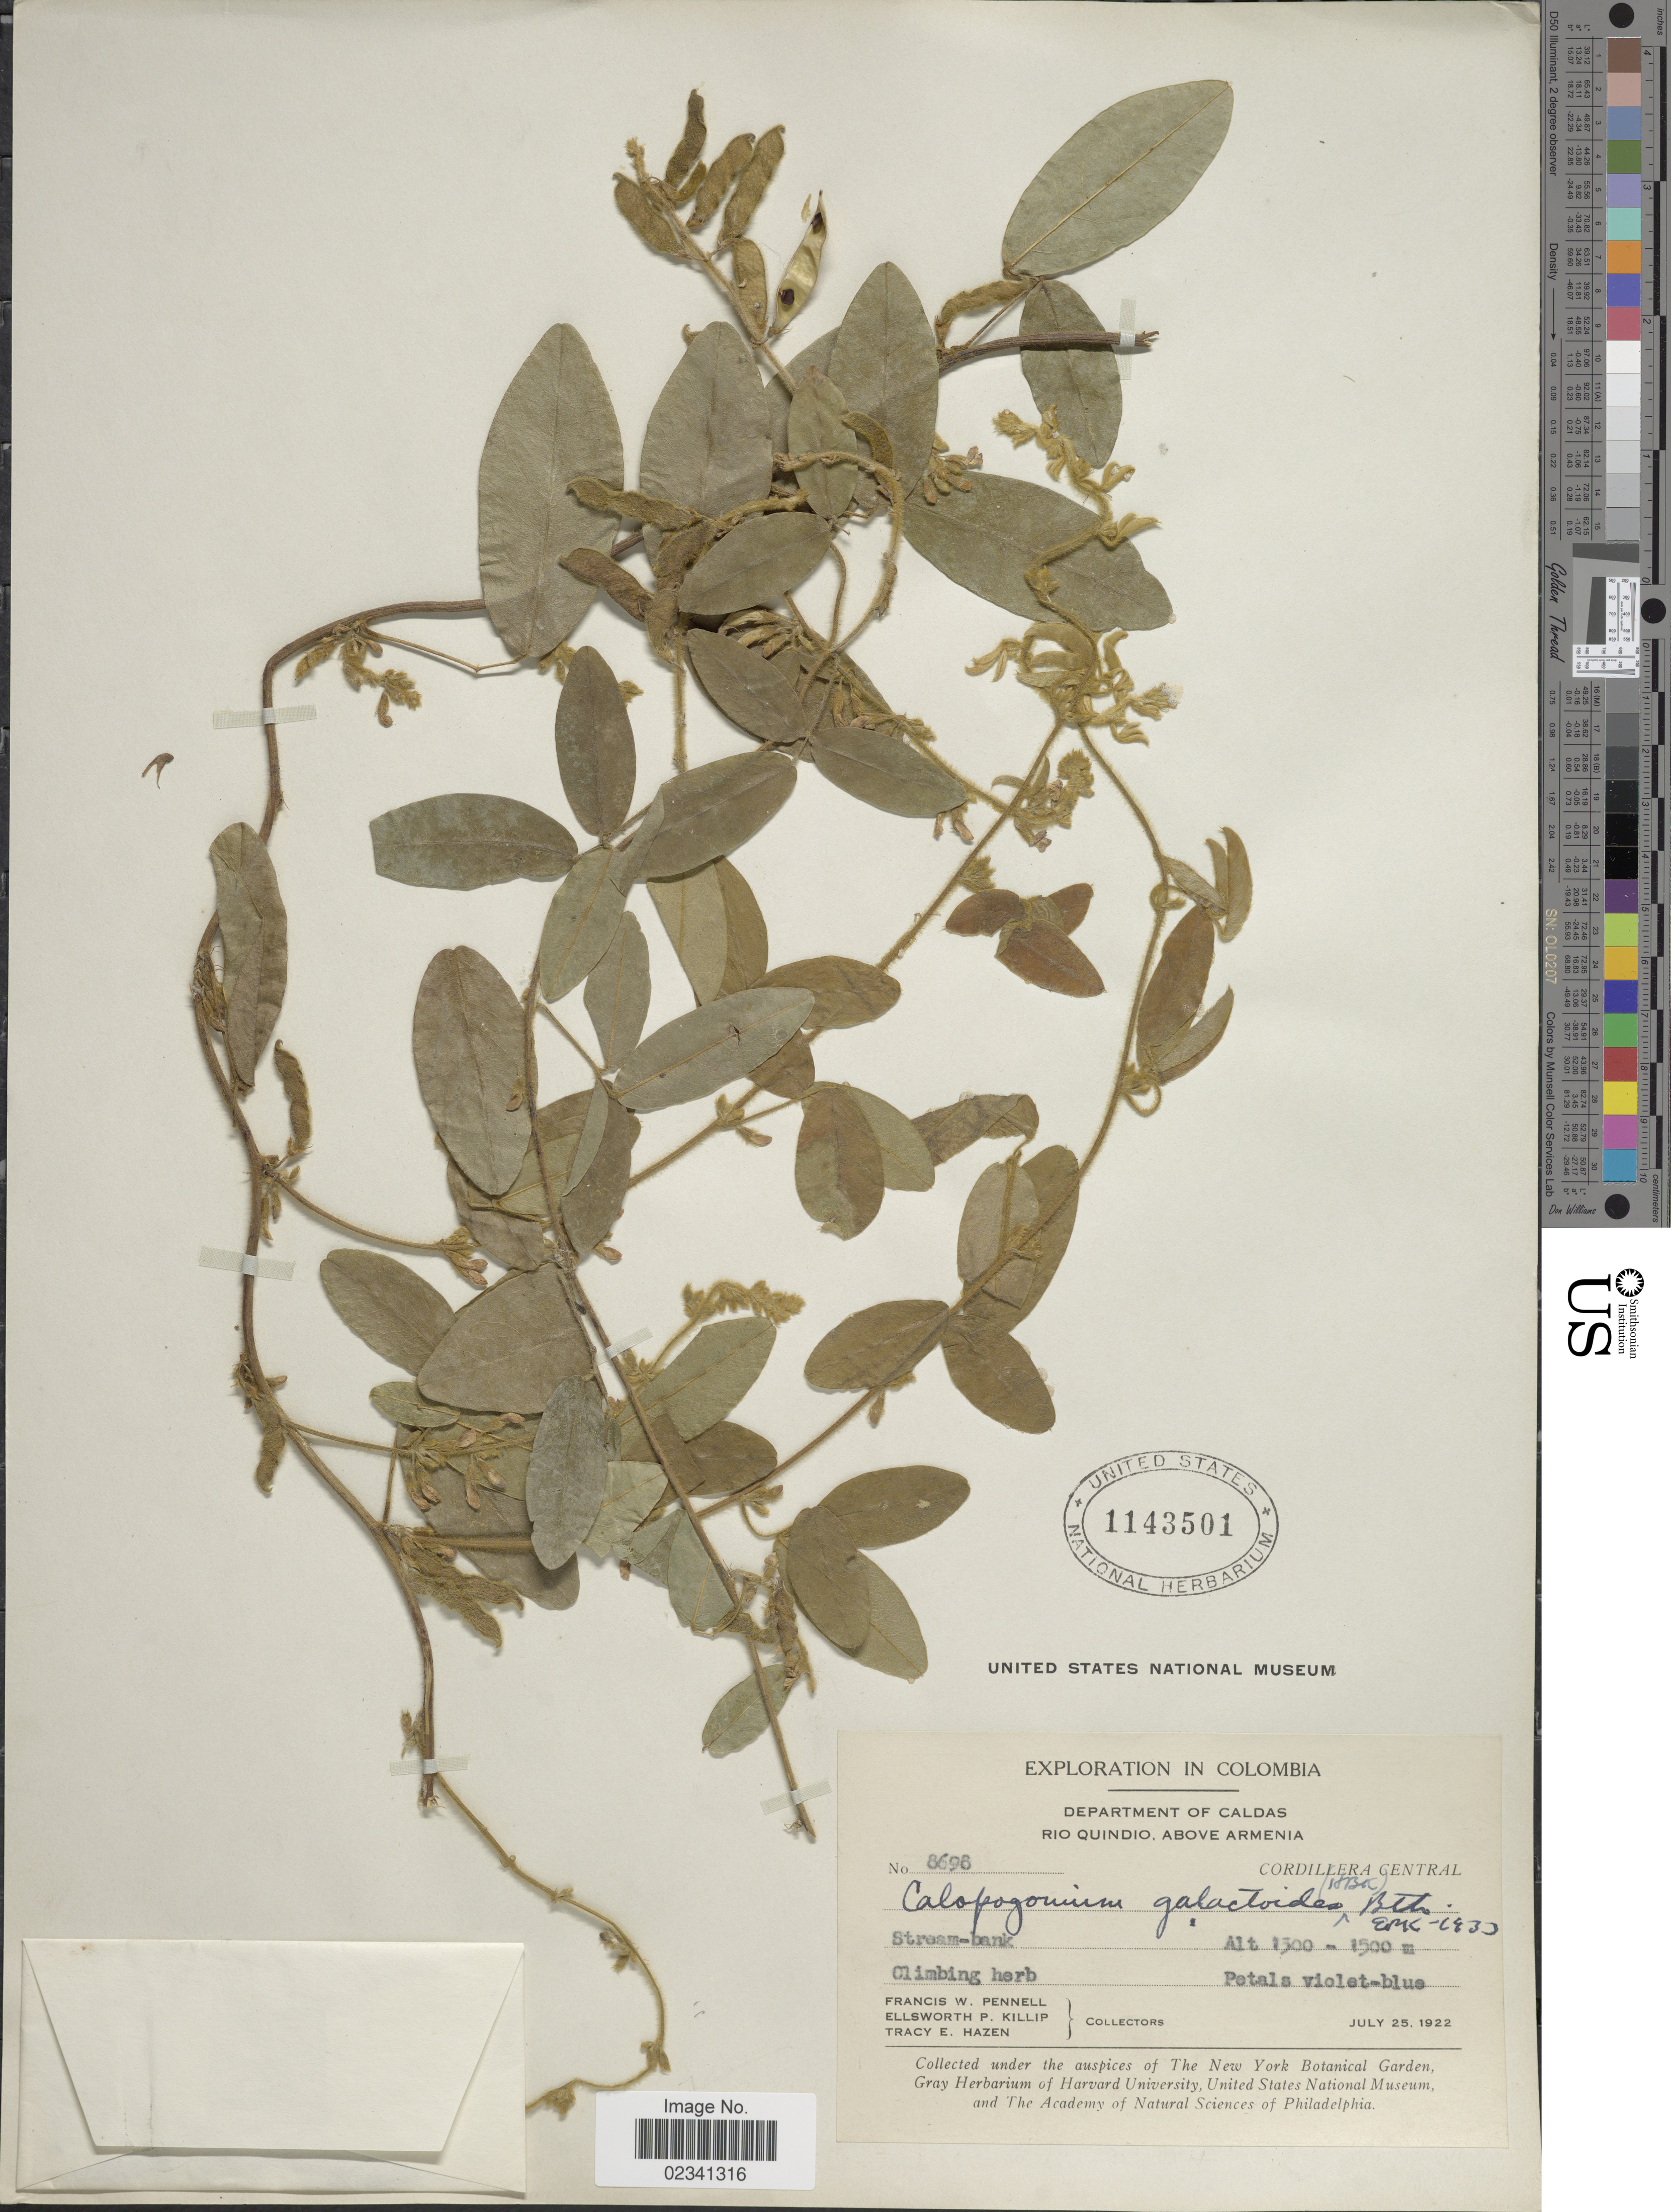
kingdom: Plantae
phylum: Tracheophyta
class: Magnoliopsida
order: Fabales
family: Fabaceae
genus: Calopogonium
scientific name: Calopogonium galactioides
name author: (Kunth) Hemsl.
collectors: F. W. Pennell & E. P. Killip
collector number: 8698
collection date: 1922-07-25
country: Colombia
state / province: Caldas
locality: Rio Quindio, Above Armenia, Cordillera Central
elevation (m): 1300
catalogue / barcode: US 1143501